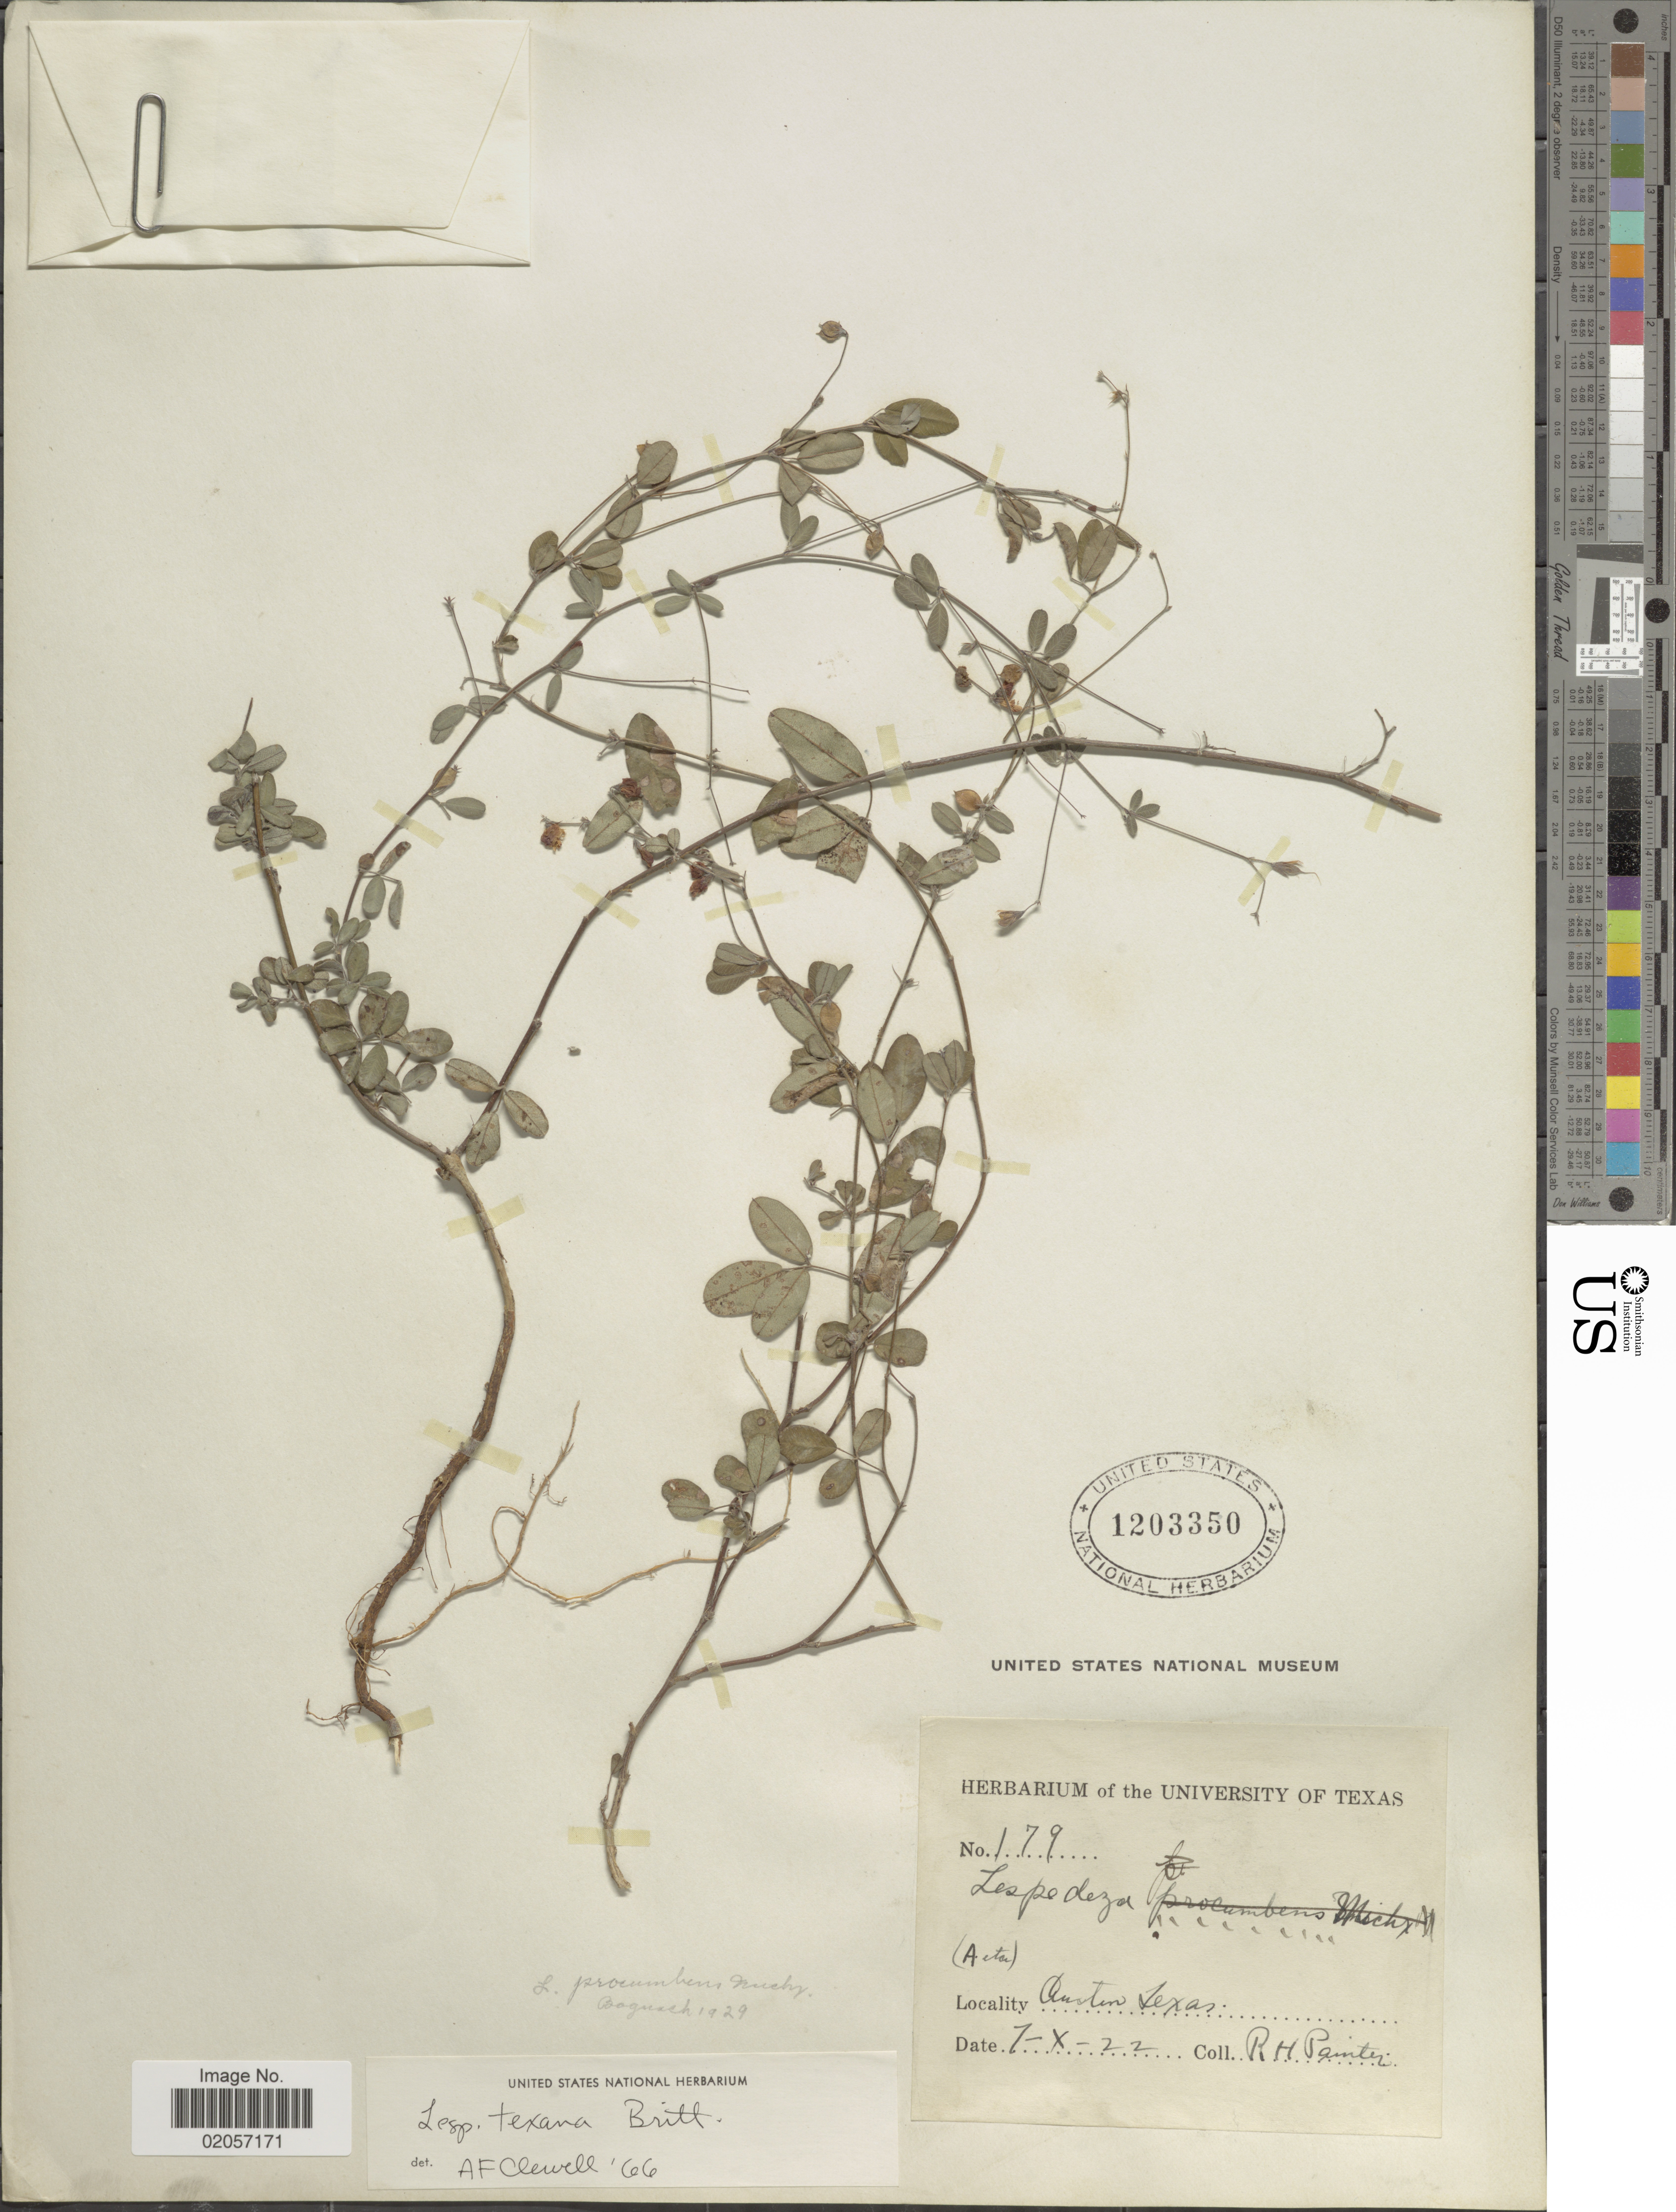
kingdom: Plantae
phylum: Tracheophyta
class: Magnoliopsida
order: Fabales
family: Fabaceae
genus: Lespedeza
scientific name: Lespedeza texana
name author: Britton in Small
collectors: Painter, R. H.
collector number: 179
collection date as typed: Transcribed d/m/y: 7/10/22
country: United States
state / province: Texas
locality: Austin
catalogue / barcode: US 1203350